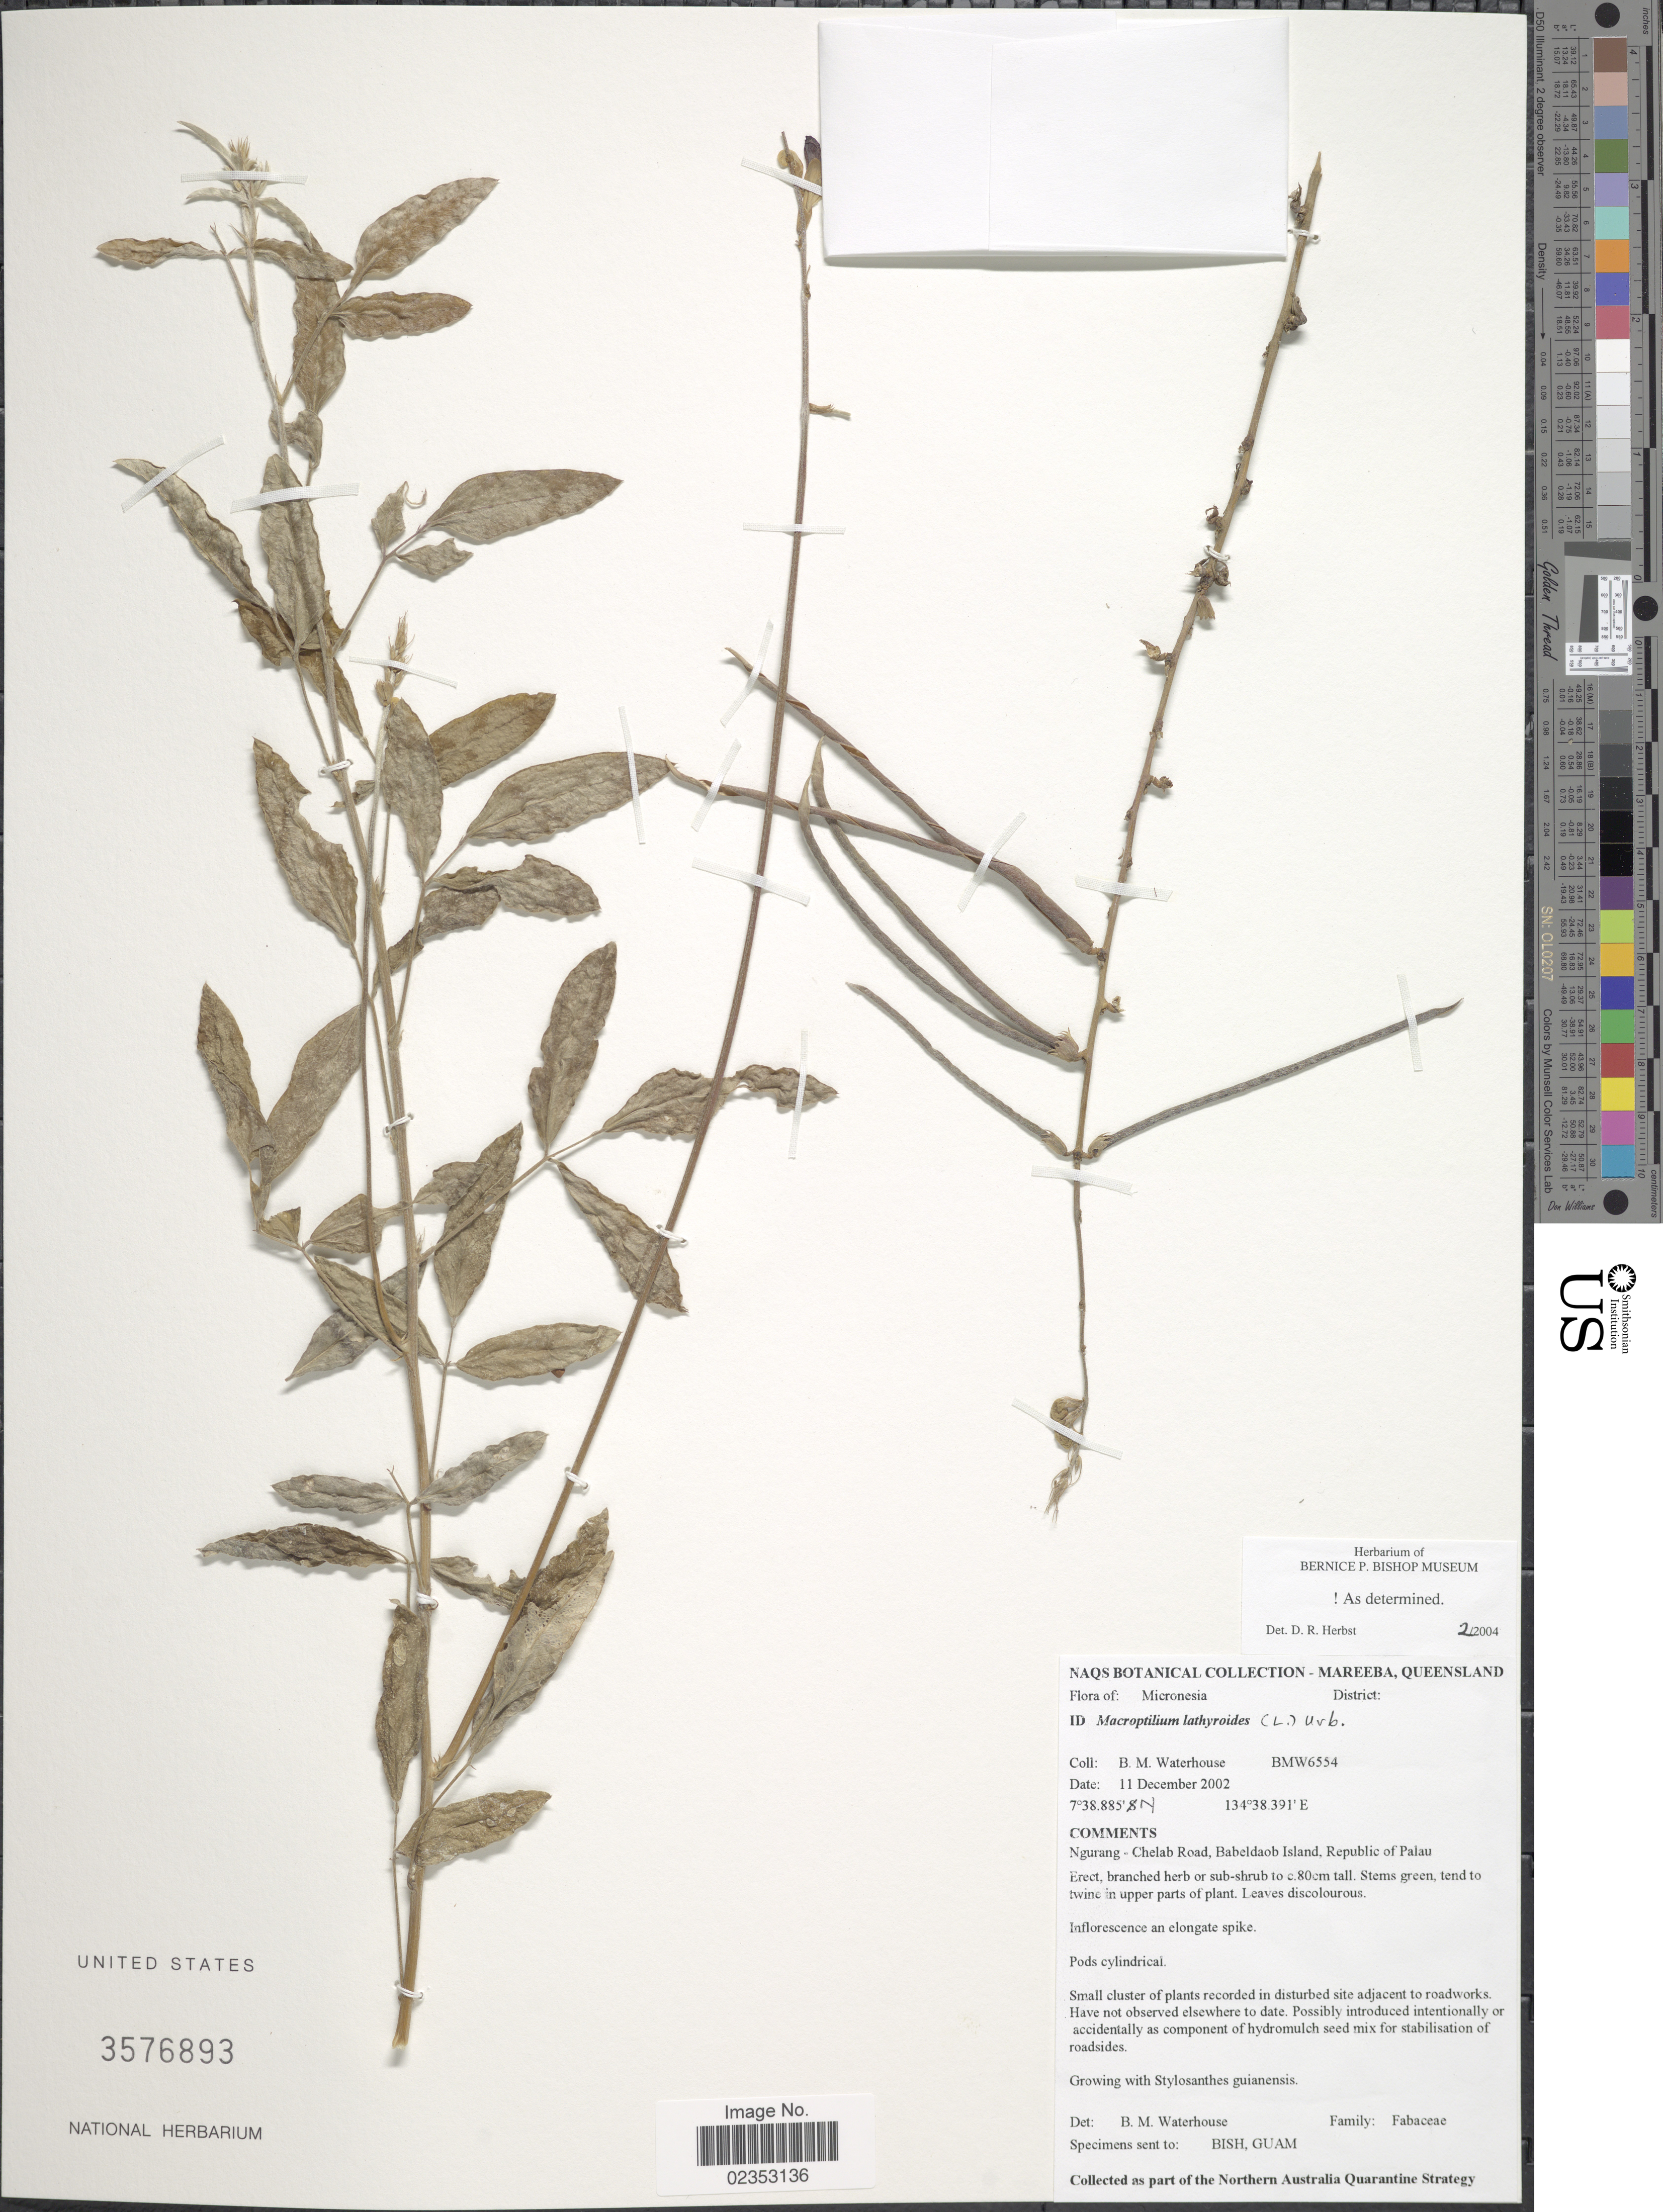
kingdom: Plantae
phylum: Tracheophyta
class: Magnoliopsida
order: Fabales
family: Fabaceae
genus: Macroptilium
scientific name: Macroptilium lathyroides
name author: (L.) Urb.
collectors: B. Waterhouse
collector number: BMW6554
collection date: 2002-12-11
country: Palau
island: Babeldaob [Babelthuap]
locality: Ngurang - Chelab Road, Babeldaob Island, Republic of Palau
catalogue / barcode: US 3576893